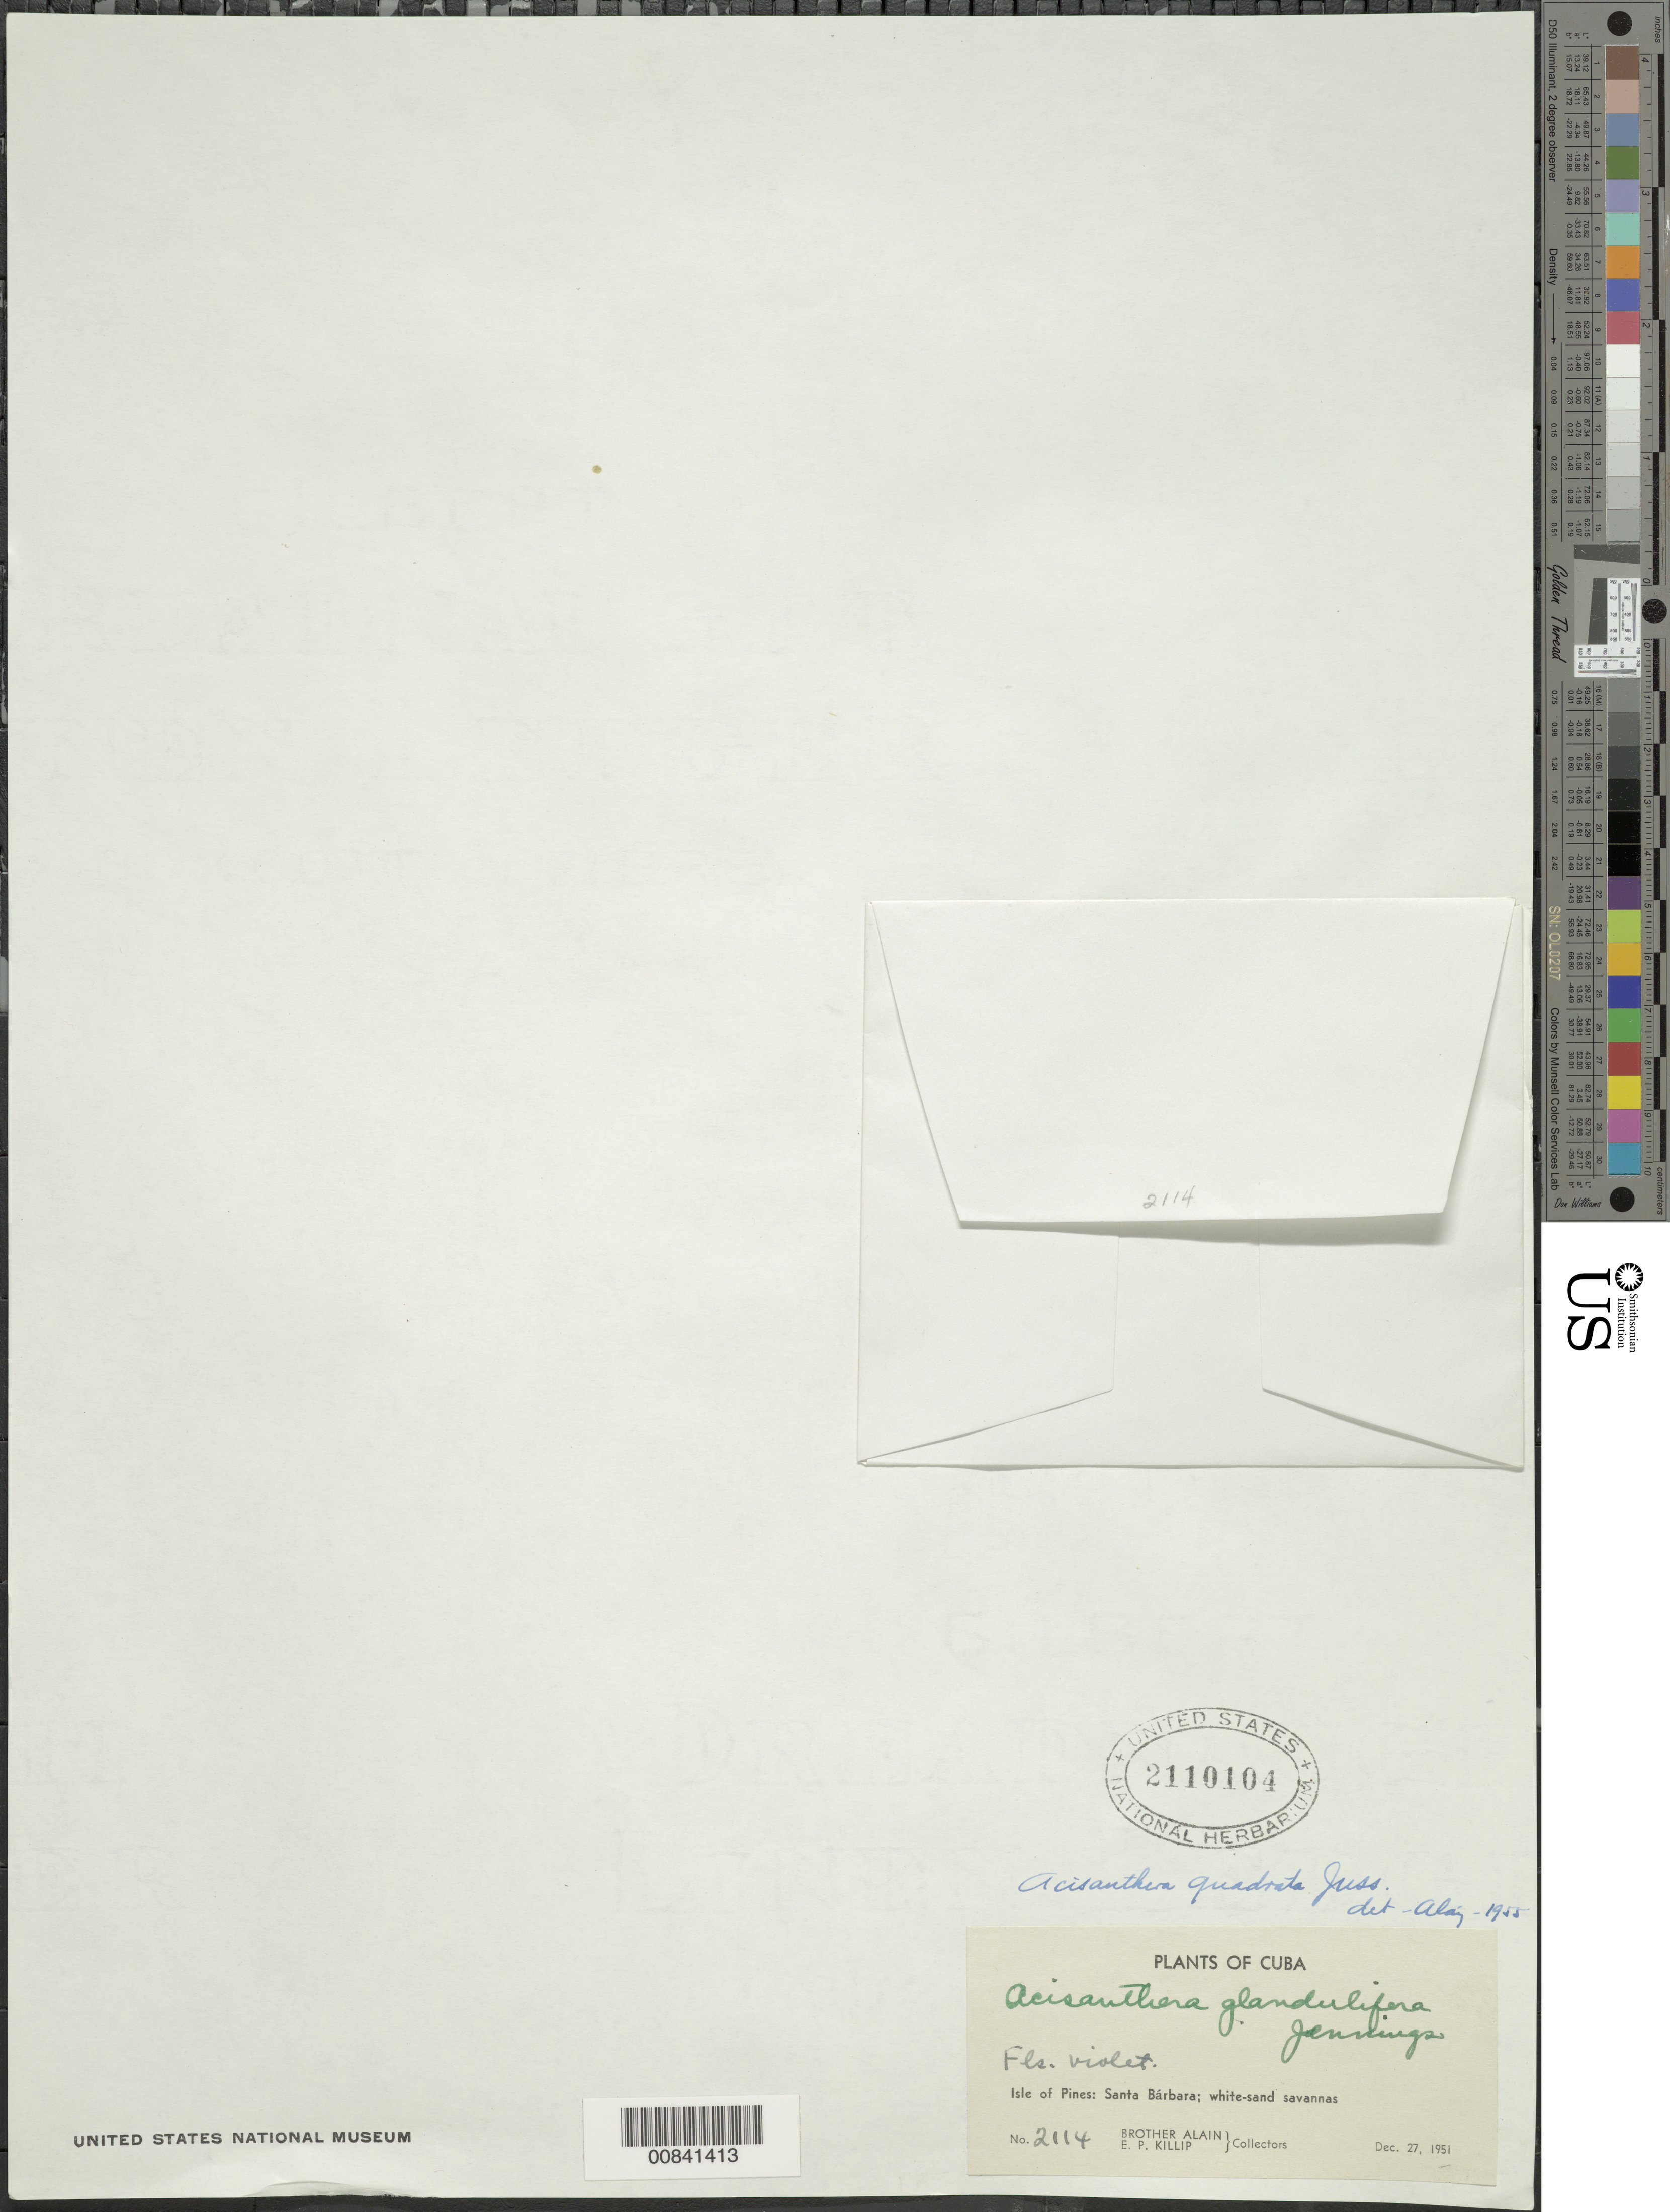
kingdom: Plantae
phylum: Tracheophyta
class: Magnoliopsida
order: Myrtales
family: Melastomataceae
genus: Acisanthera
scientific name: Acisanthera erecta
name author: Gleason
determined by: Nunes da Silva, Diego, (RB), Jardim Botanico do Rio de Janeiro - Herbario (BRAZIL)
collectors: A. H. Liogier & E. P. Killip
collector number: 2114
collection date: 1951-12-27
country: Cuba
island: Isla de la Juventud [Isla de Pinos]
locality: Santa Bárbara.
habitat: White-sand savannas.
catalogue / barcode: US 2110104